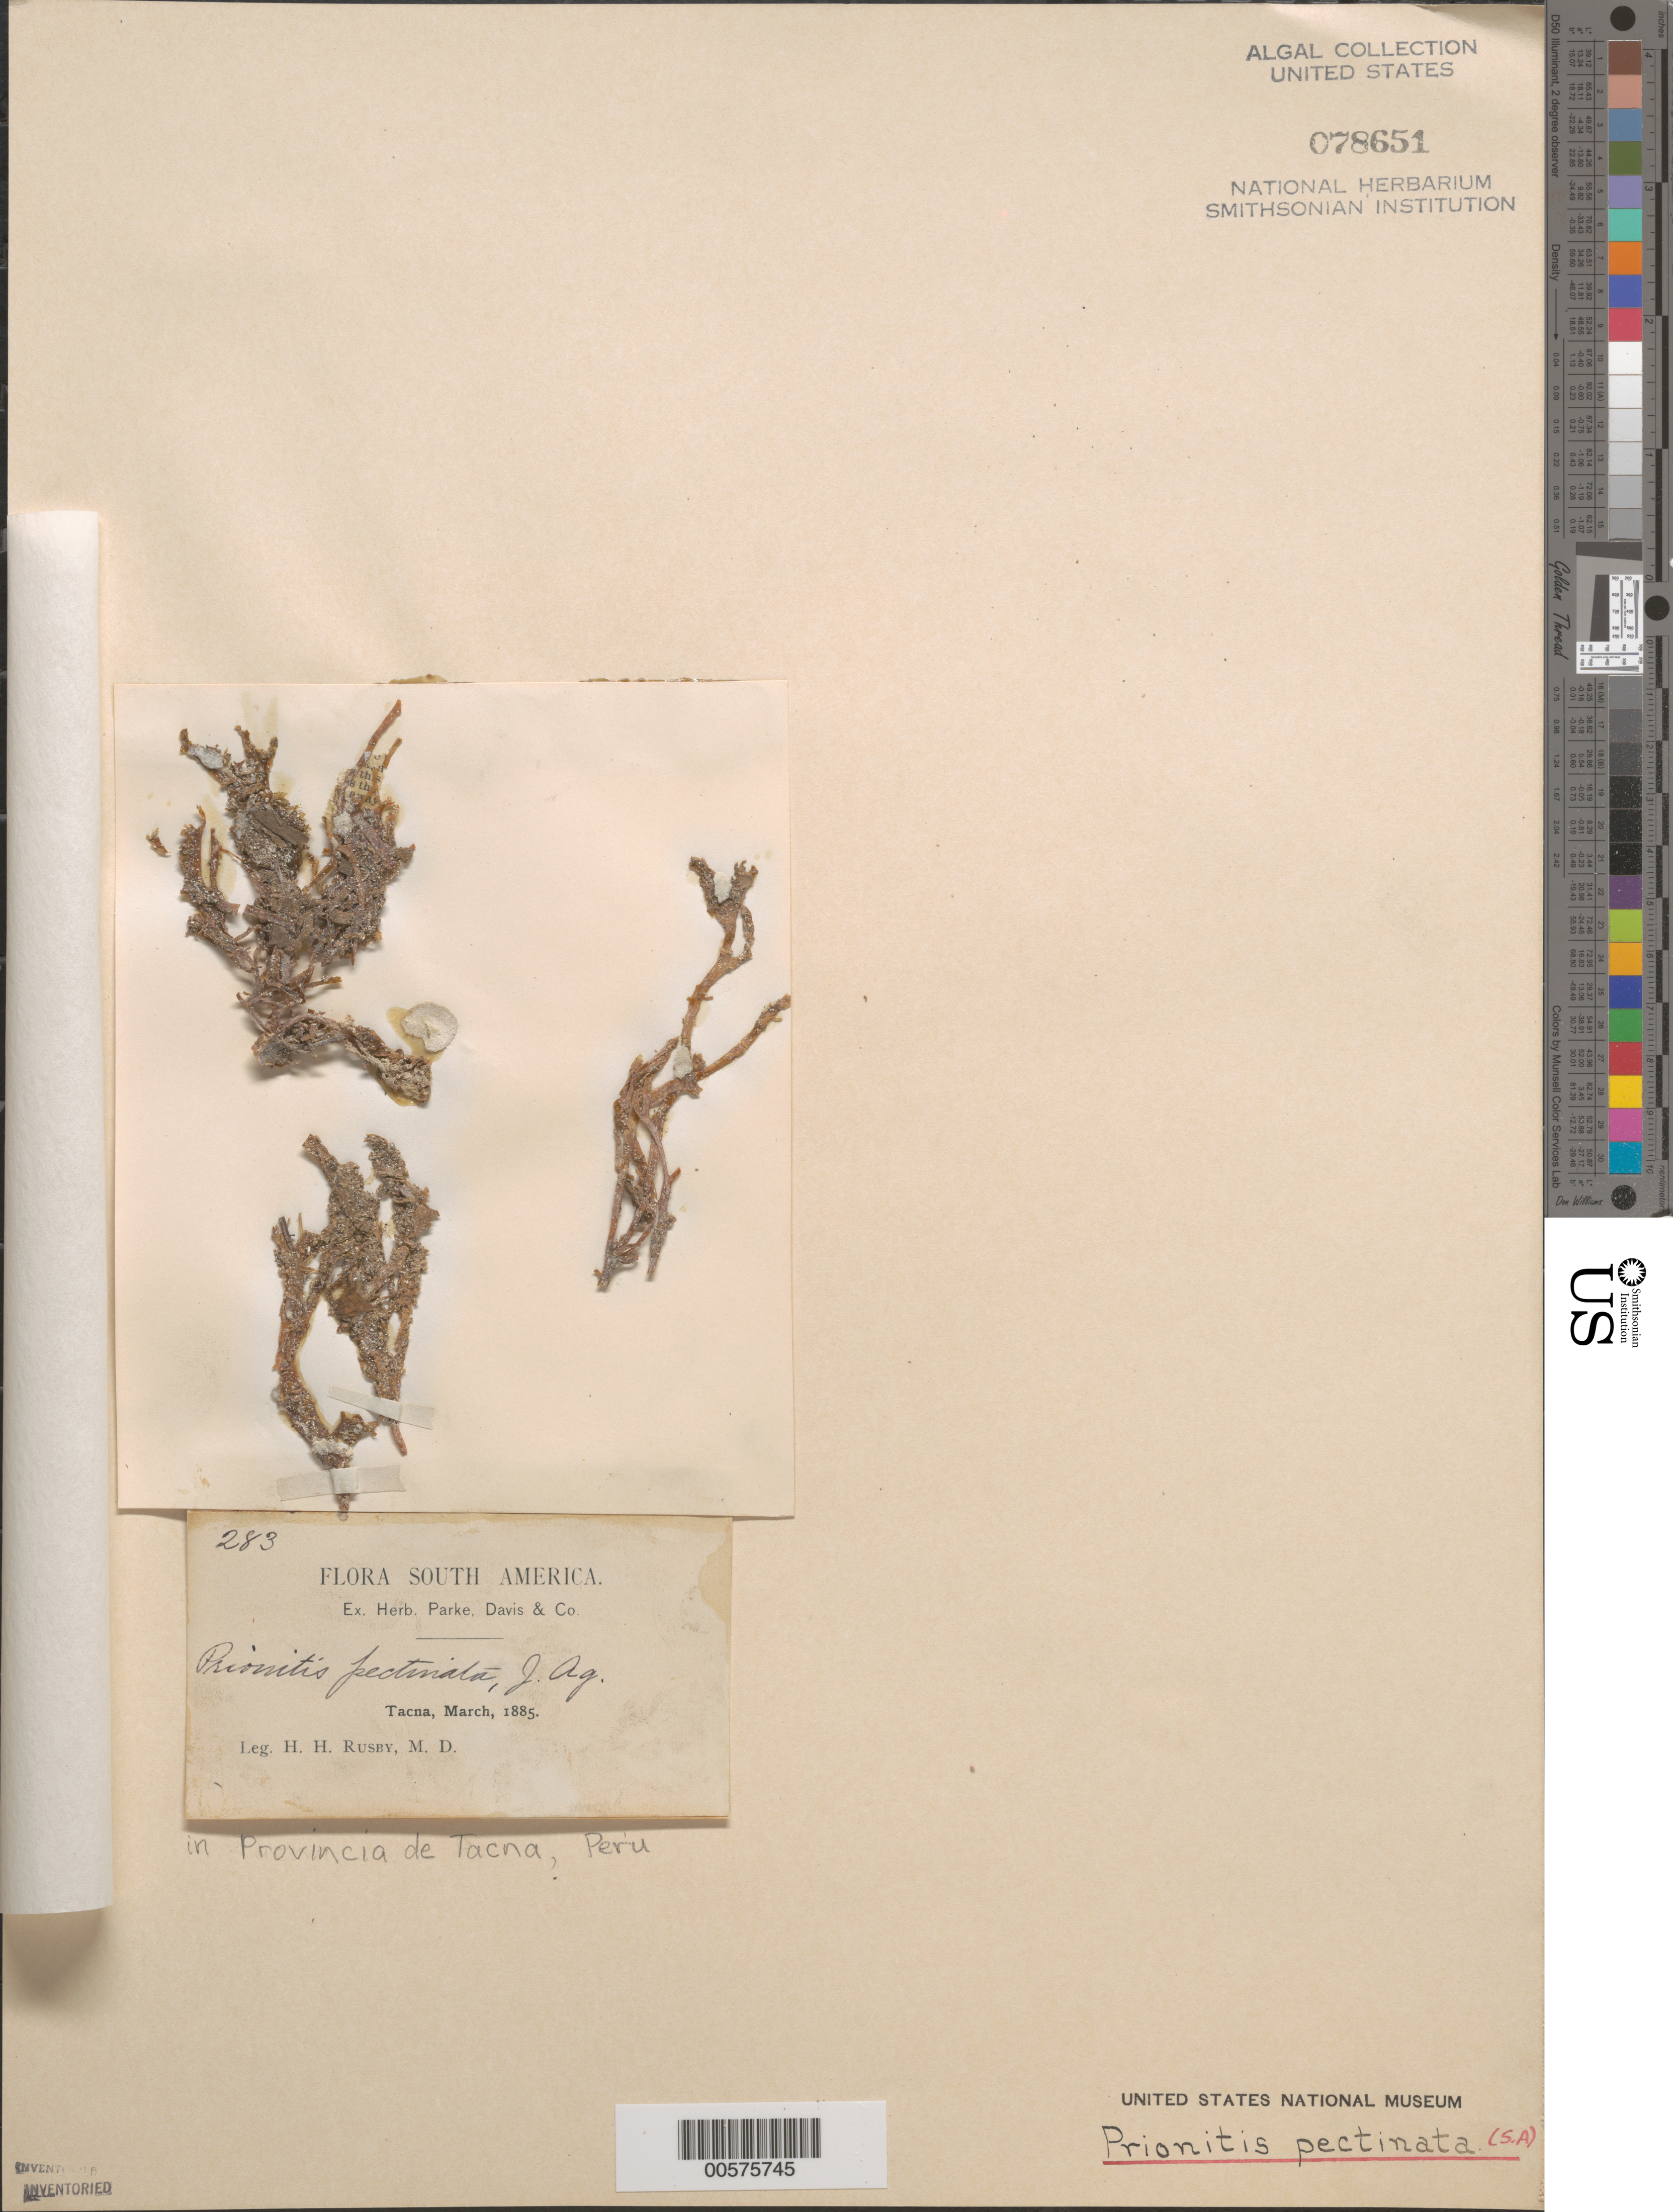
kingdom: Plantae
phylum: Rhodophyta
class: Florideophyceae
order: Cryptonemiales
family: Cryptonemiaceae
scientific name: Prionitis decipiens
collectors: H. H. Rusby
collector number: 283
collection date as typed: Mar 1885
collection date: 1885-03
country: Peru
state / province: Tacna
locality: Tacna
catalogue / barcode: US 78651